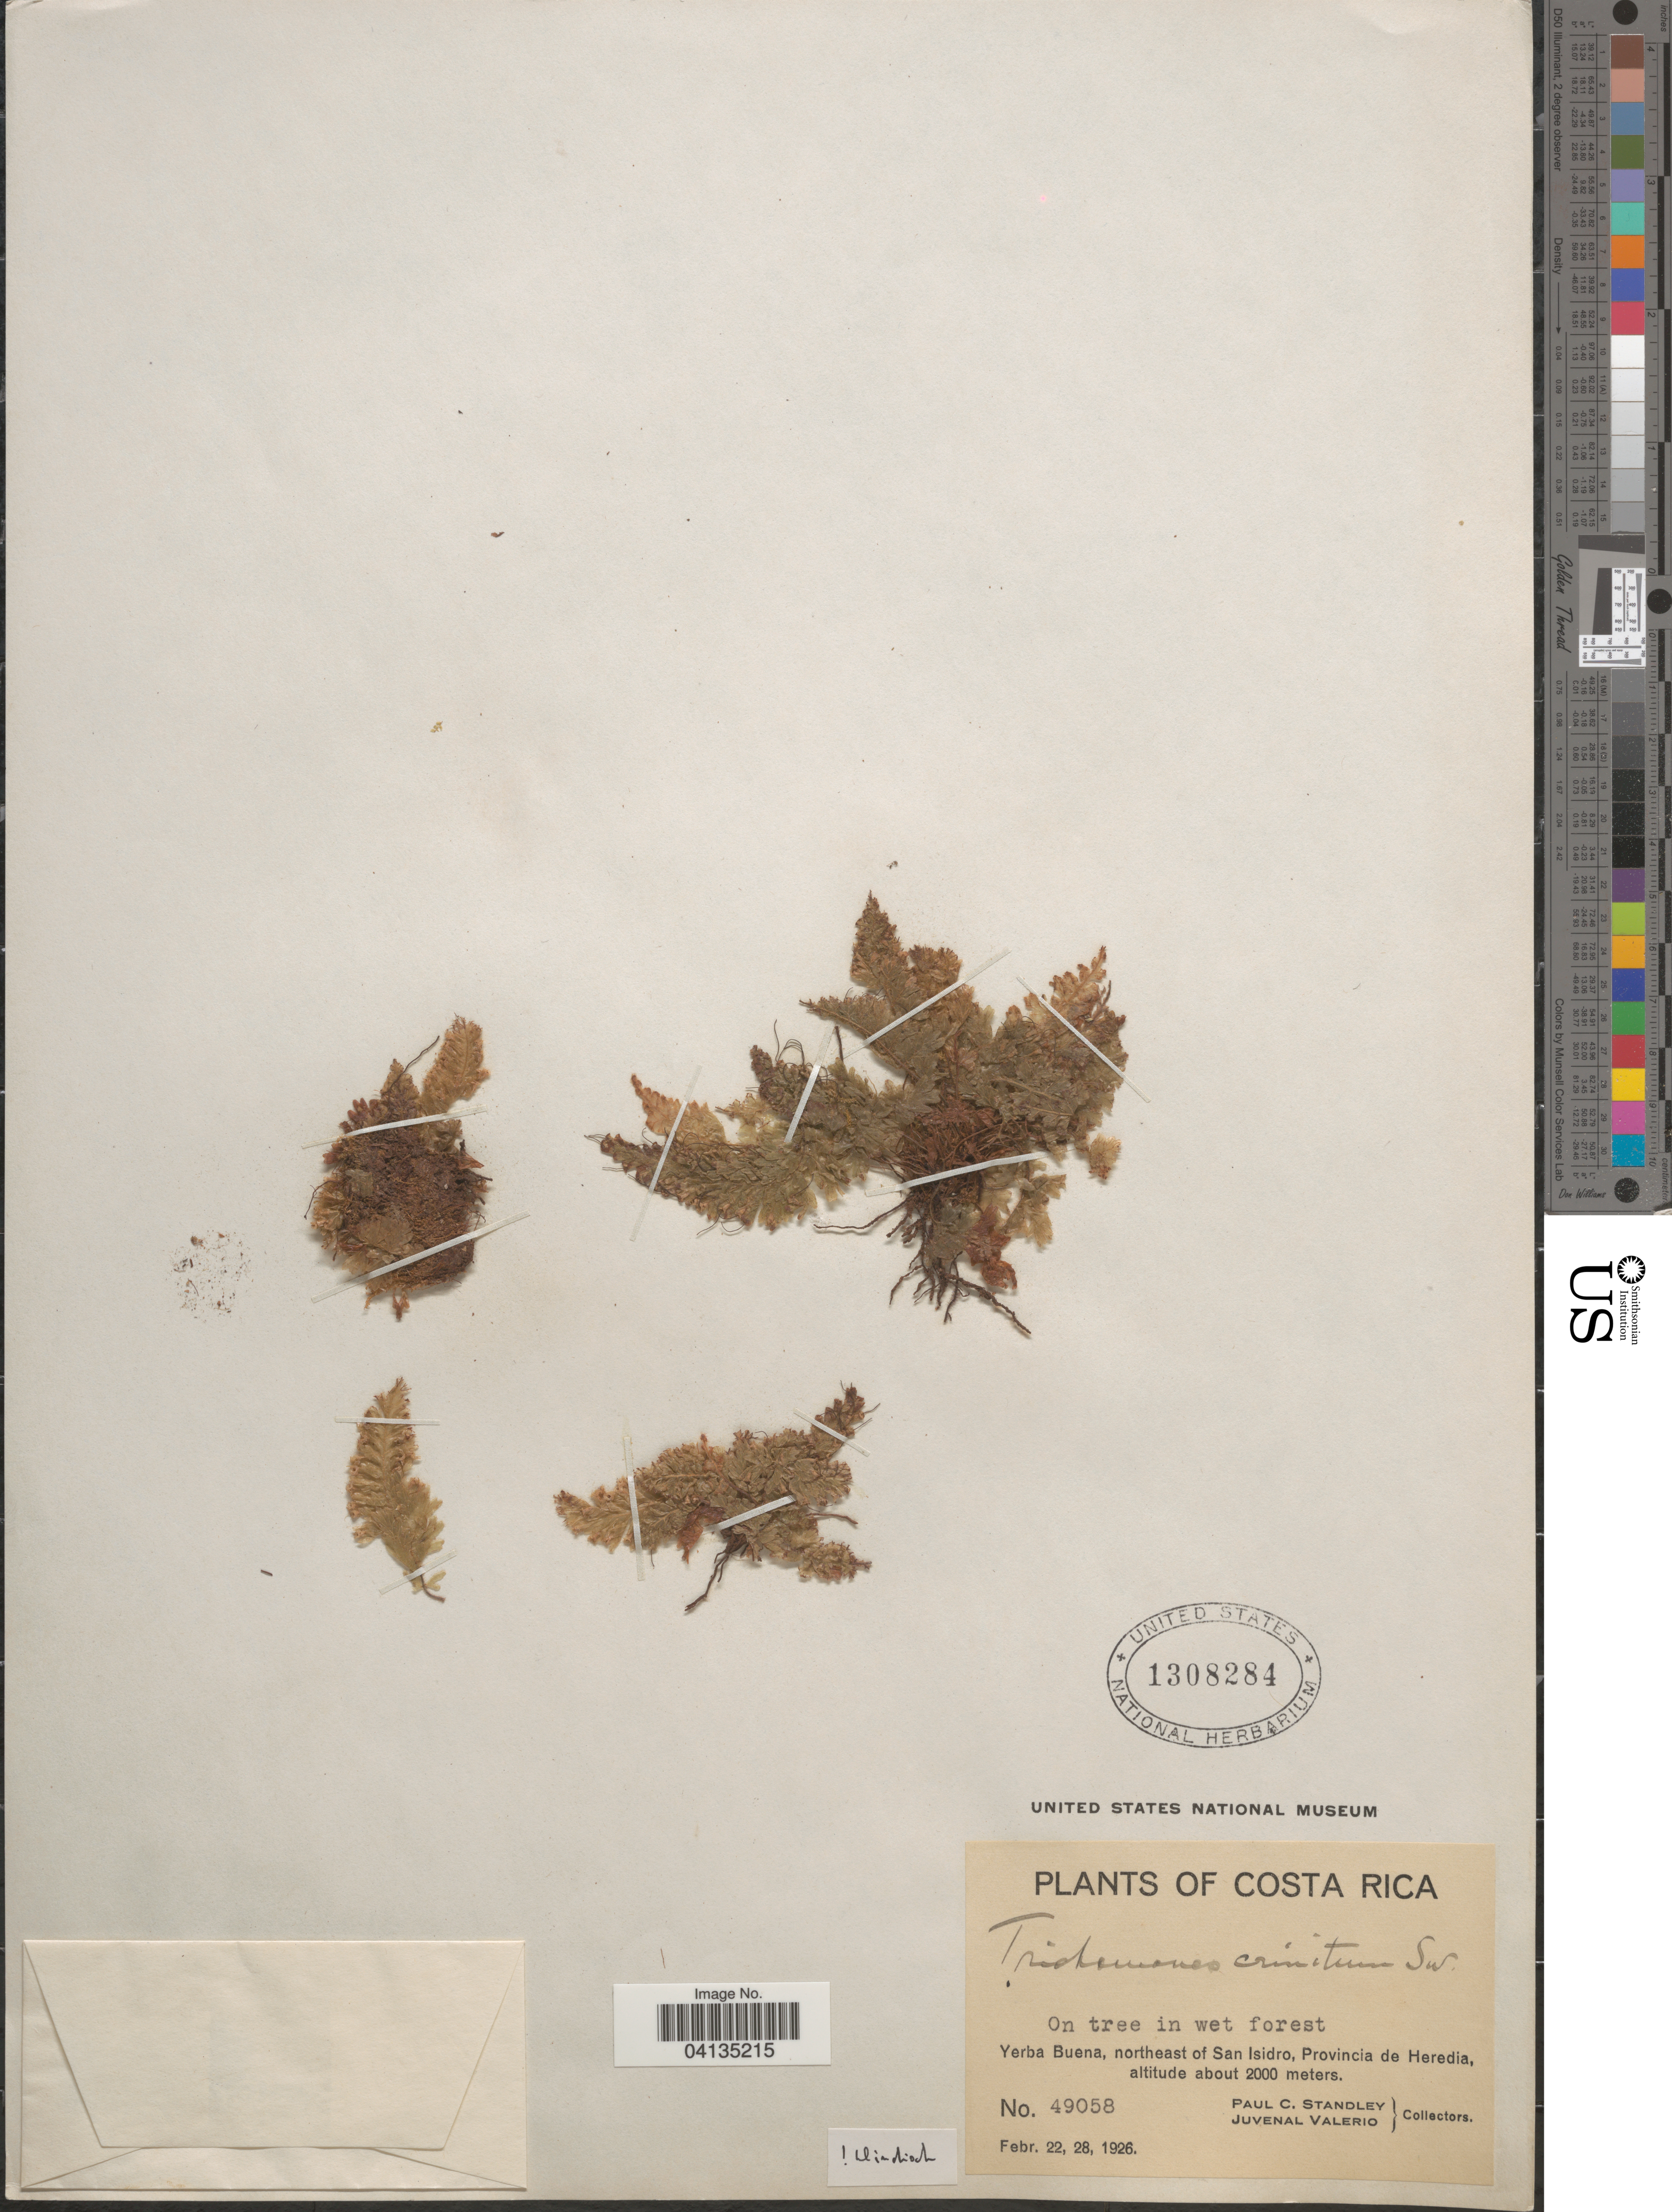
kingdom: Plantae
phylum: Tracheophyta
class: Polypodiopsida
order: Hymenophyllales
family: Hymenophyllaceae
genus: Trichomanes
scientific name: Trichomanes crinitum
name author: Sw.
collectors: P. C. Standley & J. Valerio R.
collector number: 49058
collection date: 1926-02-22/1926-02-28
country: Costa Rica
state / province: Heredia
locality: Yerba Buena, northeast of San Isidro.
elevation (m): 2000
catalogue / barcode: US 1308284